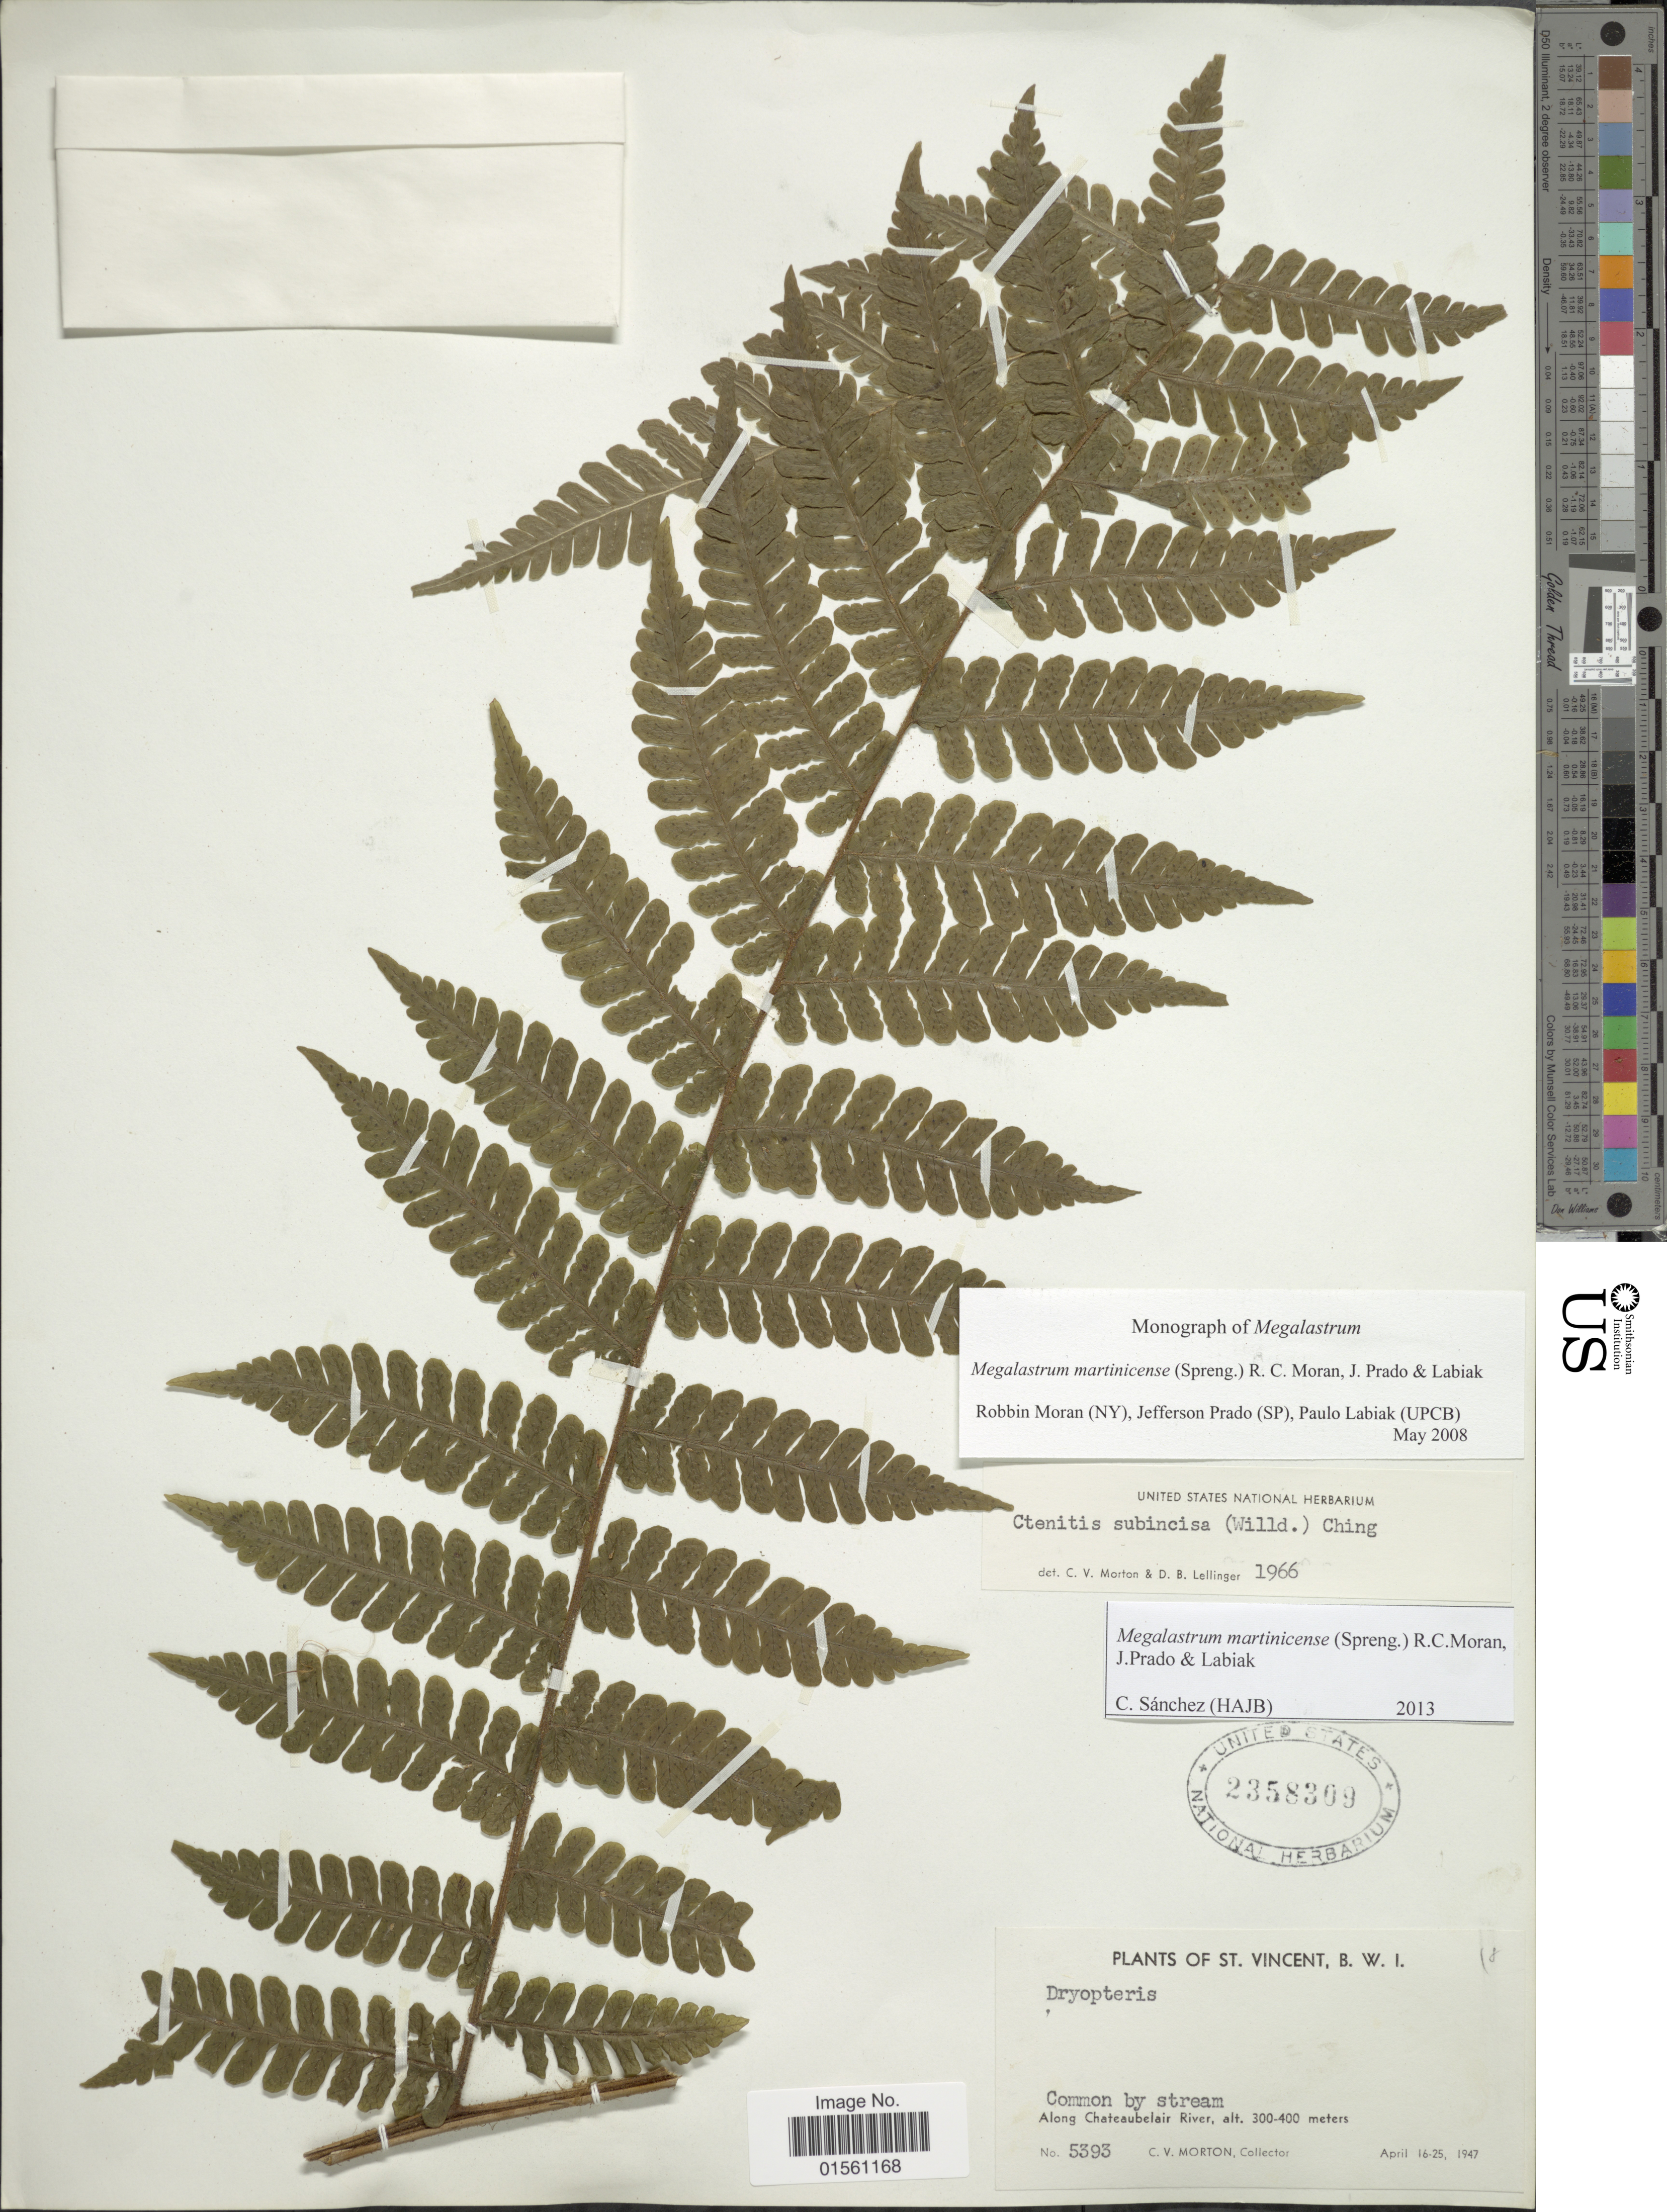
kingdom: Plantae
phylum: Tracheophyta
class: Polypodiopsida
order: Polypodiales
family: Dryopteridaceae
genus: Megalastrum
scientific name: Megalastrum martinicense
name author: (Spreng.) R.C. Moran et al.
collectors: C. V. Morton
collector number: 5393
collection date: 1947-04-16/1947-04-25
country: St. Vincent - Grenadines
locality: St. Vincent, B. W. I., Common by stream, Along Chateaubelair River.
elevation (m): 300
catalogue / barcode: US 2358309